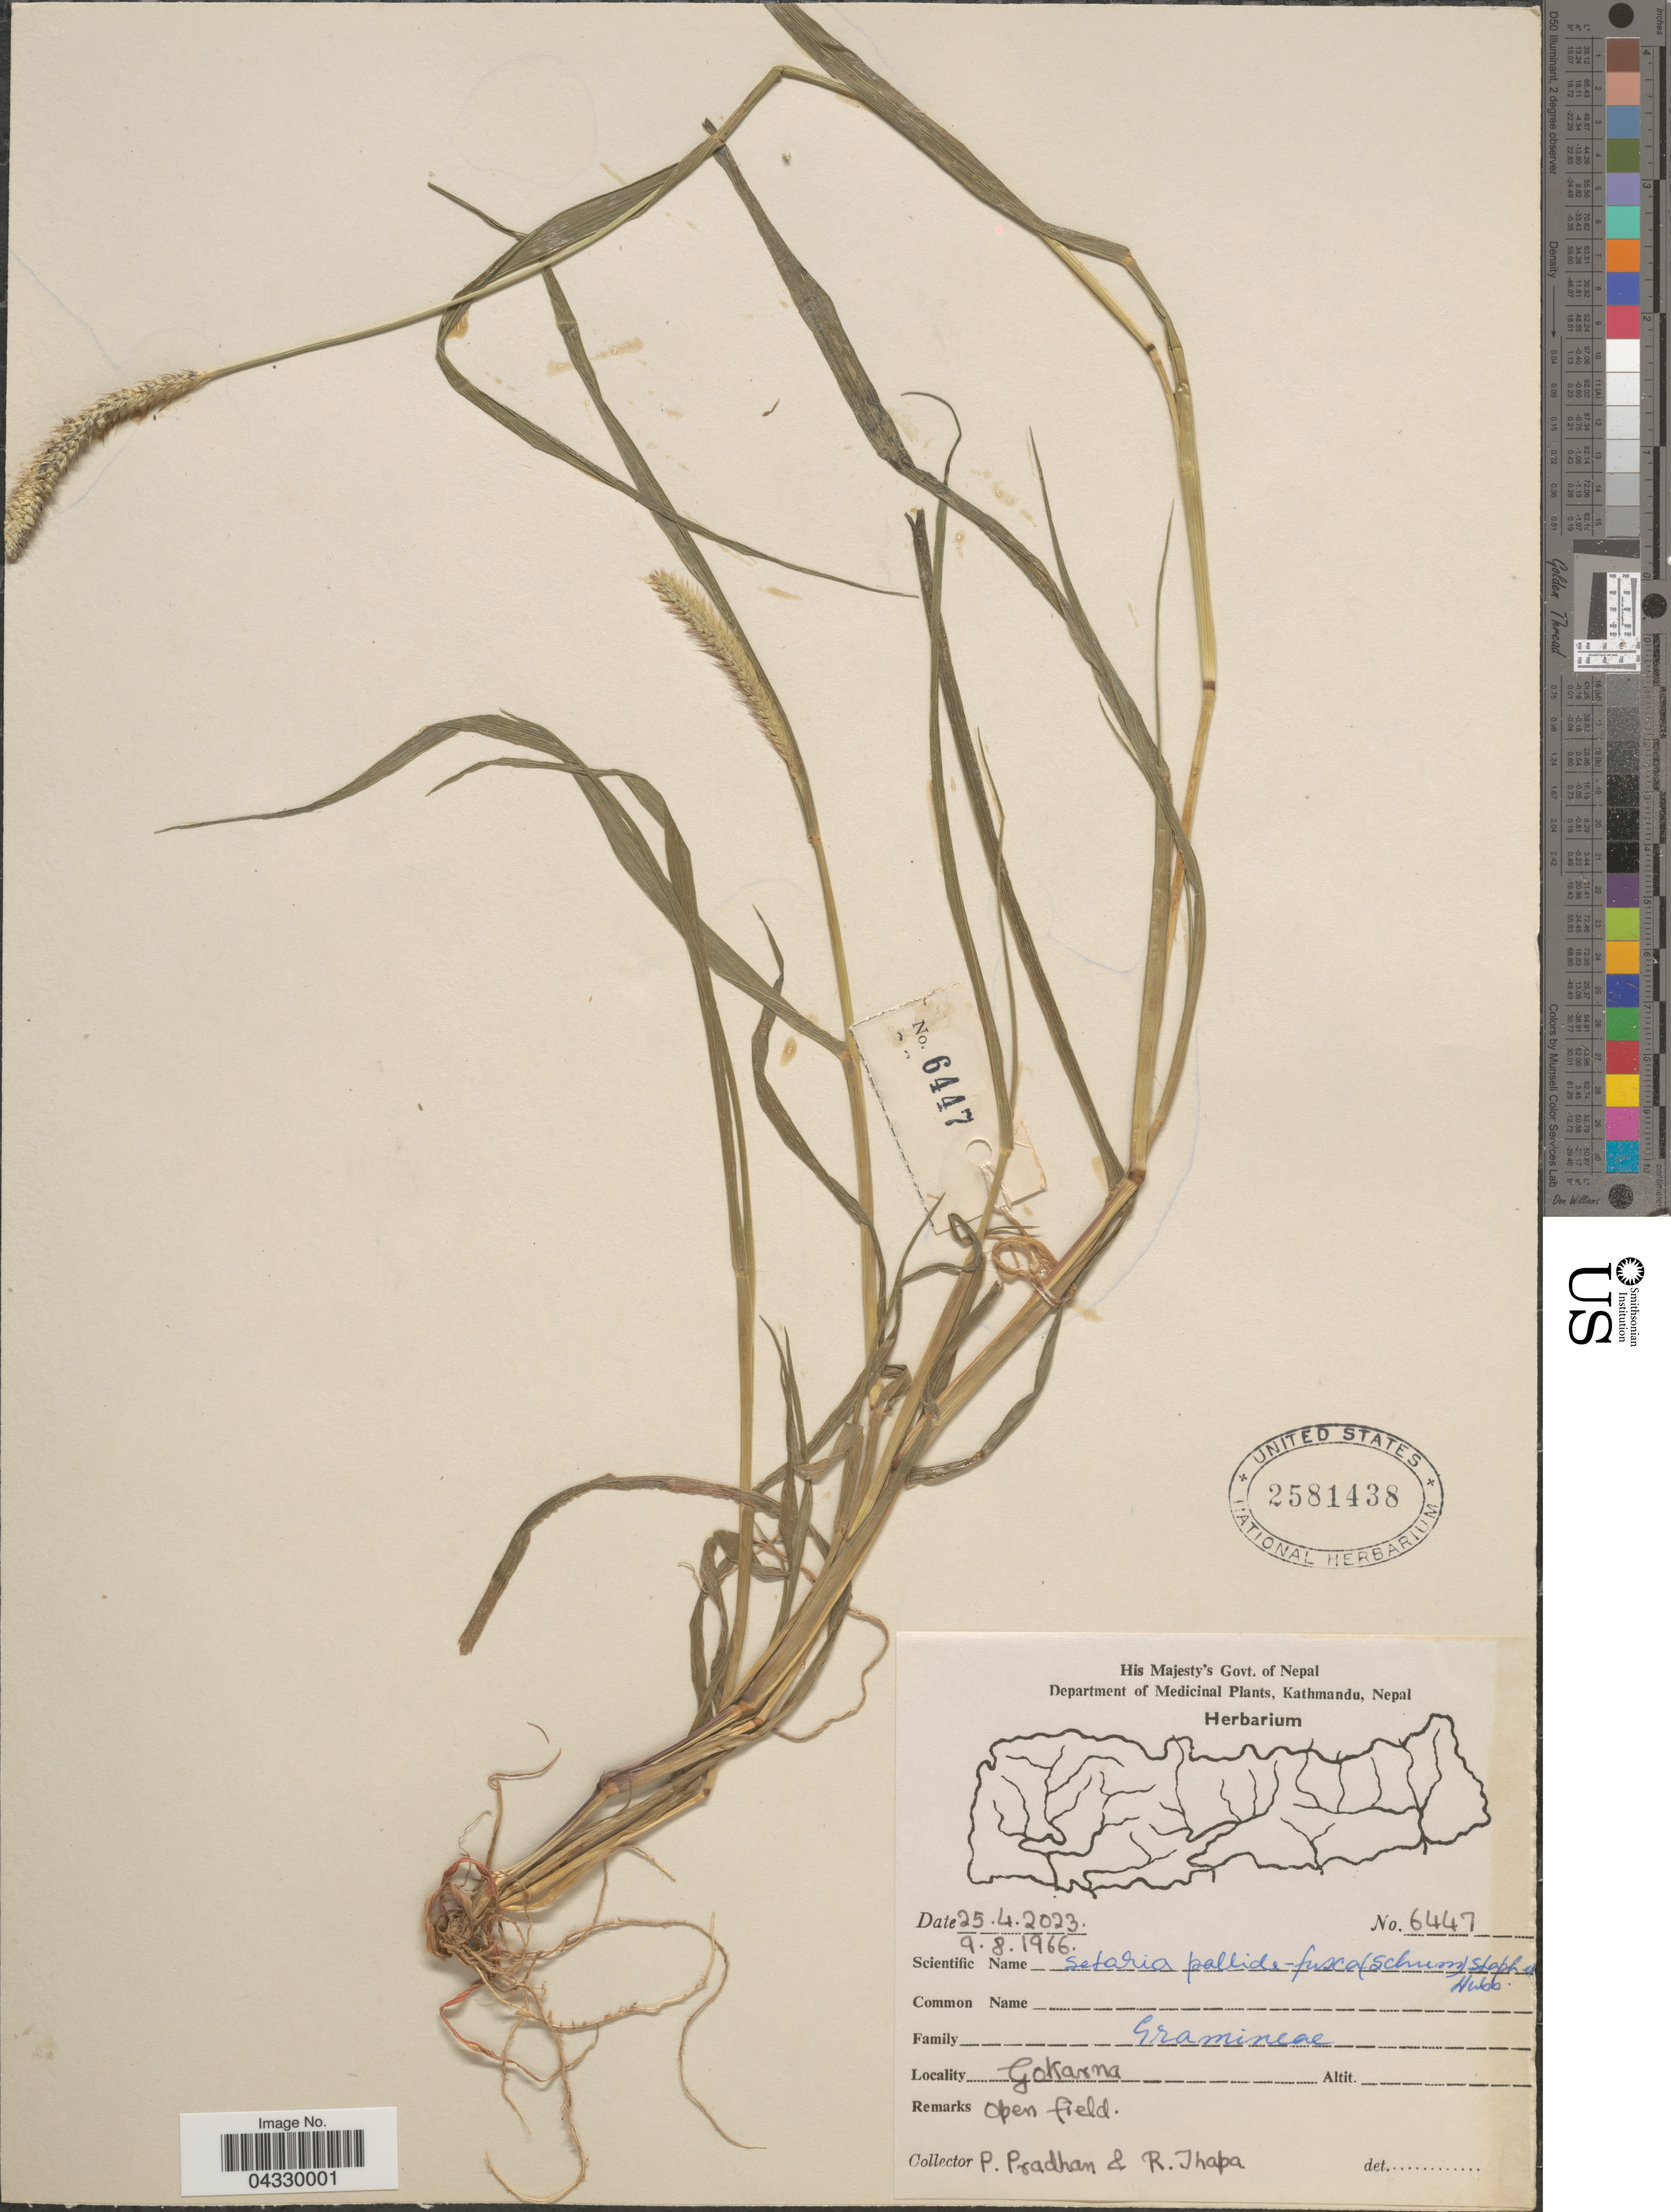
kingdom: Plantae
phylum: Tracheophyta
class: Liliopsida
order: Poales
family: Poaceae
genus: Setaria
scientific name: Setaria pallide-fusca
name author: (Schumach.) Stapf & C.E. Hubb.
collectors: P. Pradhan & R. Thapa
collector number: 6447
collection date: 1966-08-09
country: Nepal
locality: Gokarna.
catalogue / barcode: US 2581438